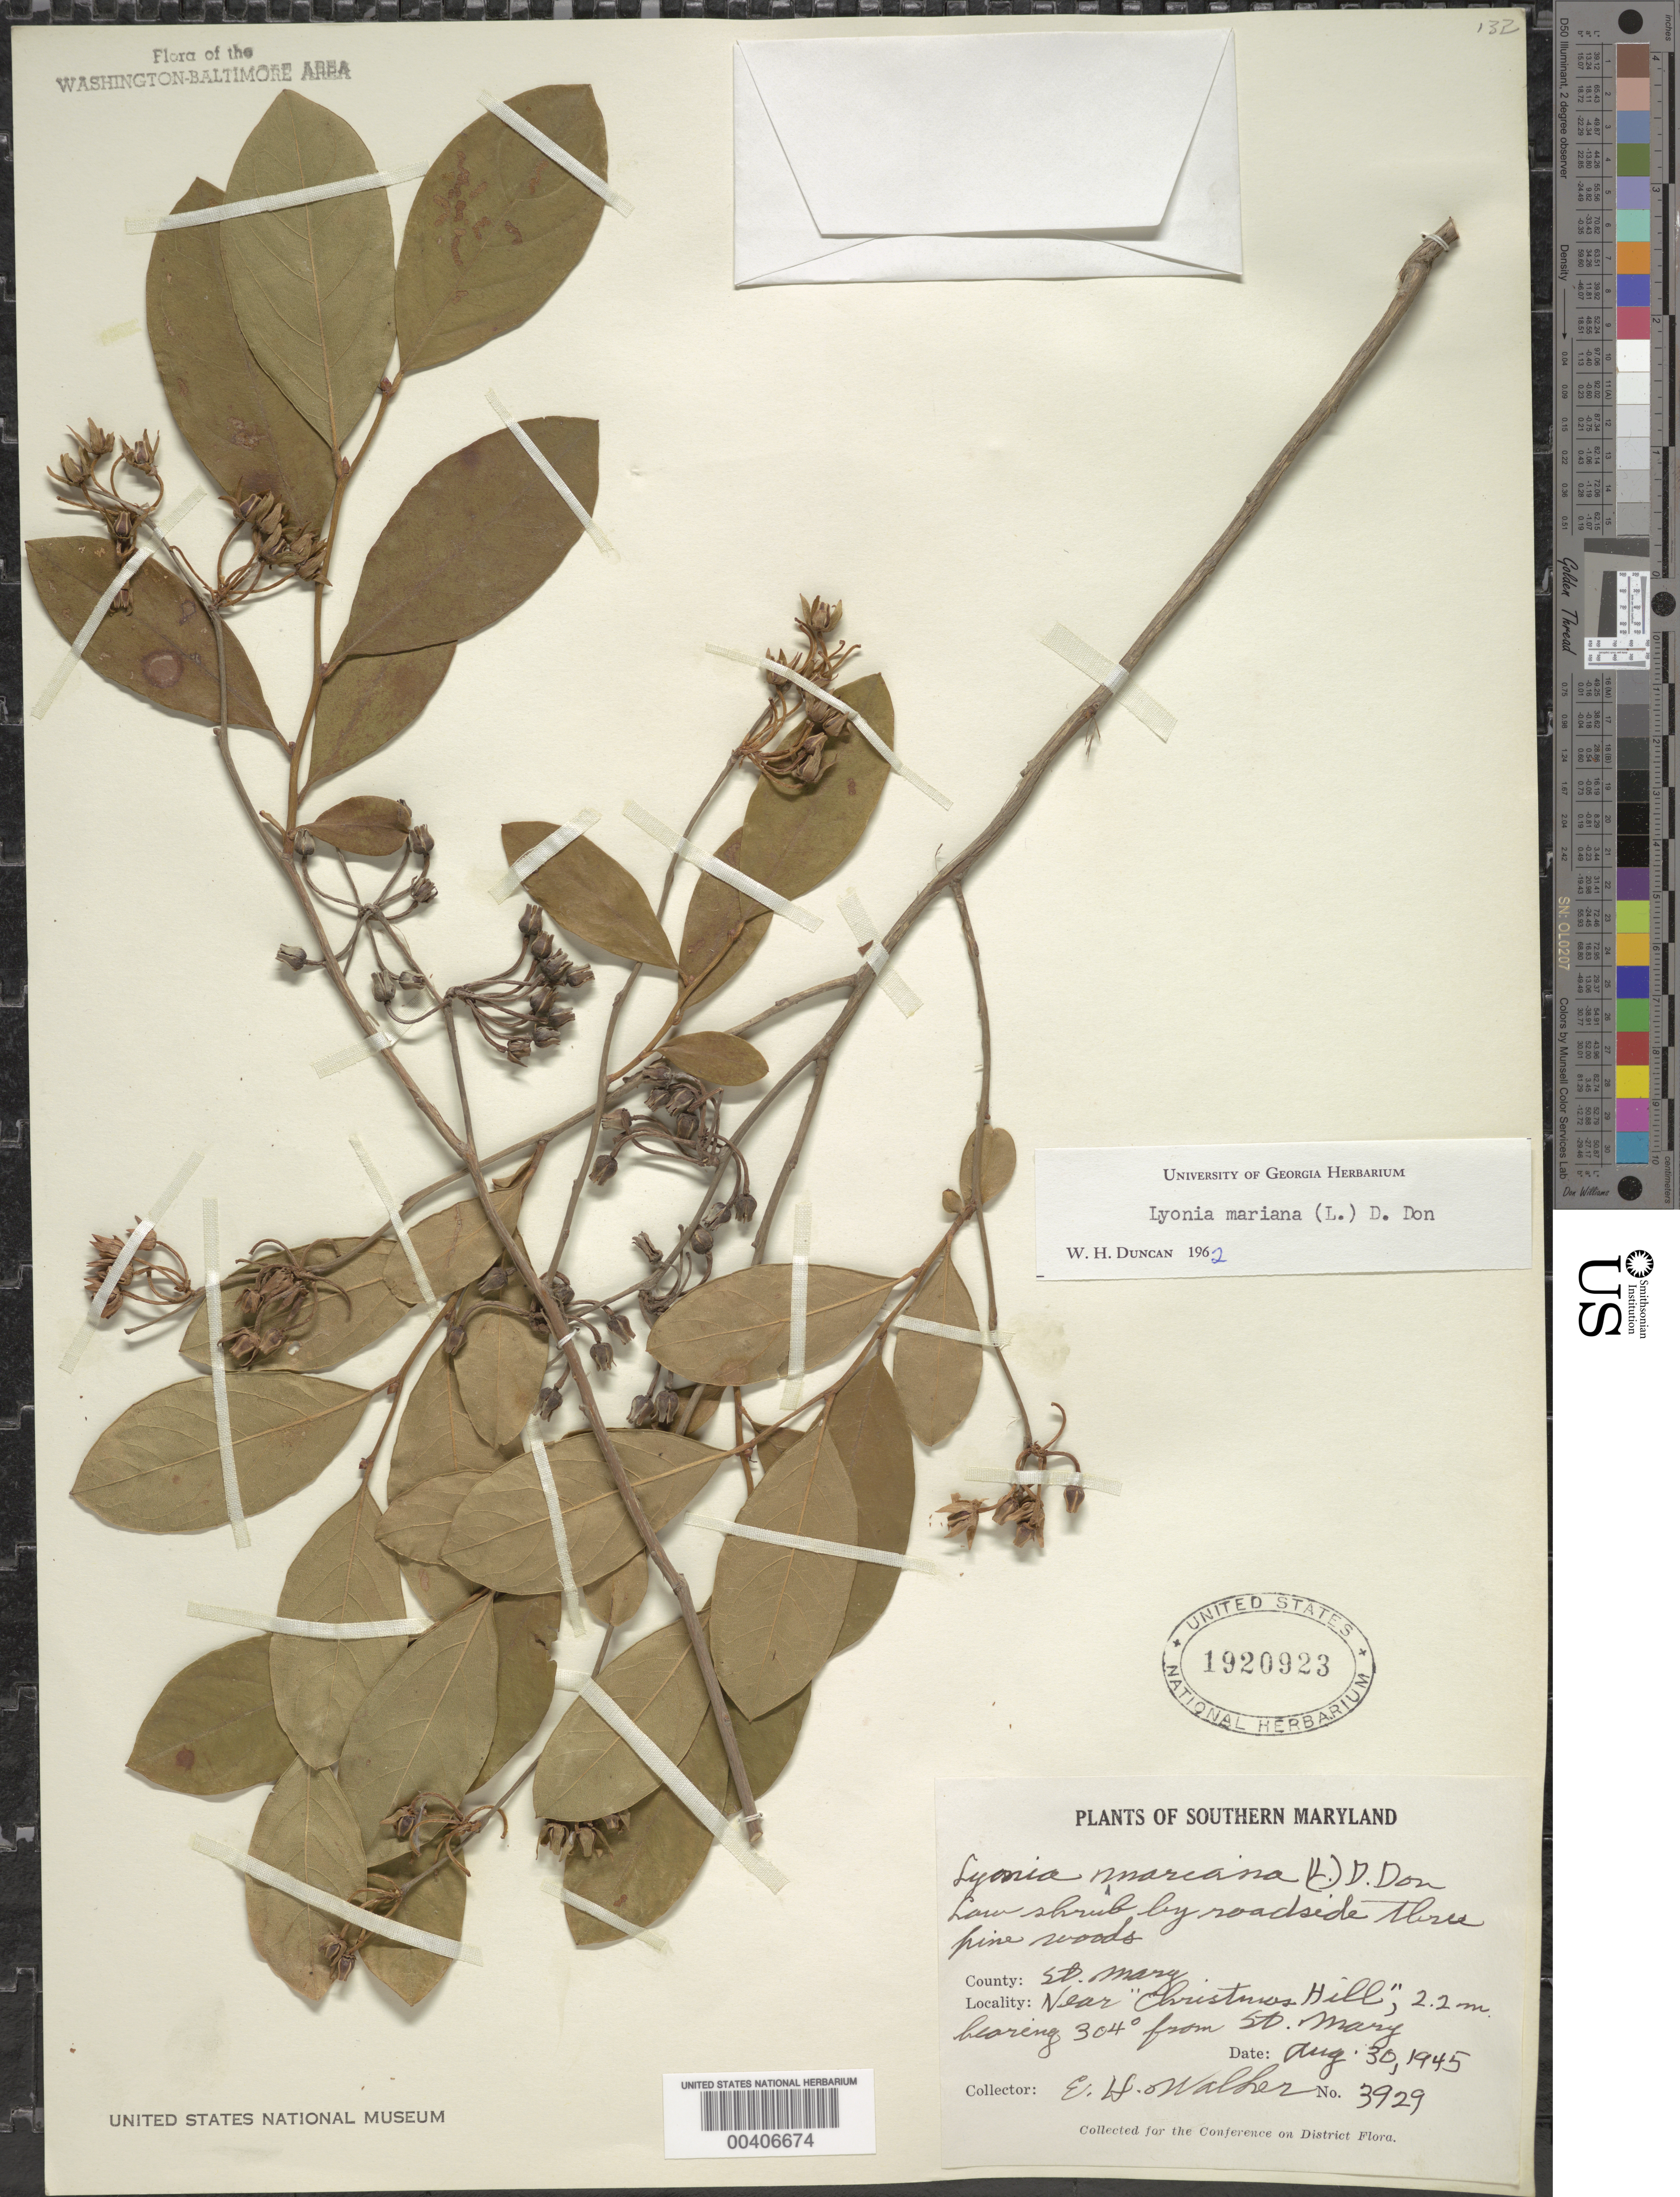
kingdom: Plantae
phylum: Tracheophyta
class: Magnoliopsida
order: Ericales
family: Ericaceae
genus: Lyonia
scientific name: Lyonia mariana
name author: (L.) D. Don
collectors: E. H. Walker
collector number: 3929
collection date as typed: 30 Aug 1945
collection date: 1945-08-30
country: United States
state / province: Maryland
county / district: St. Mary's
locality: Christmas Hill vicinity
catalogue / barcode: US 1920923